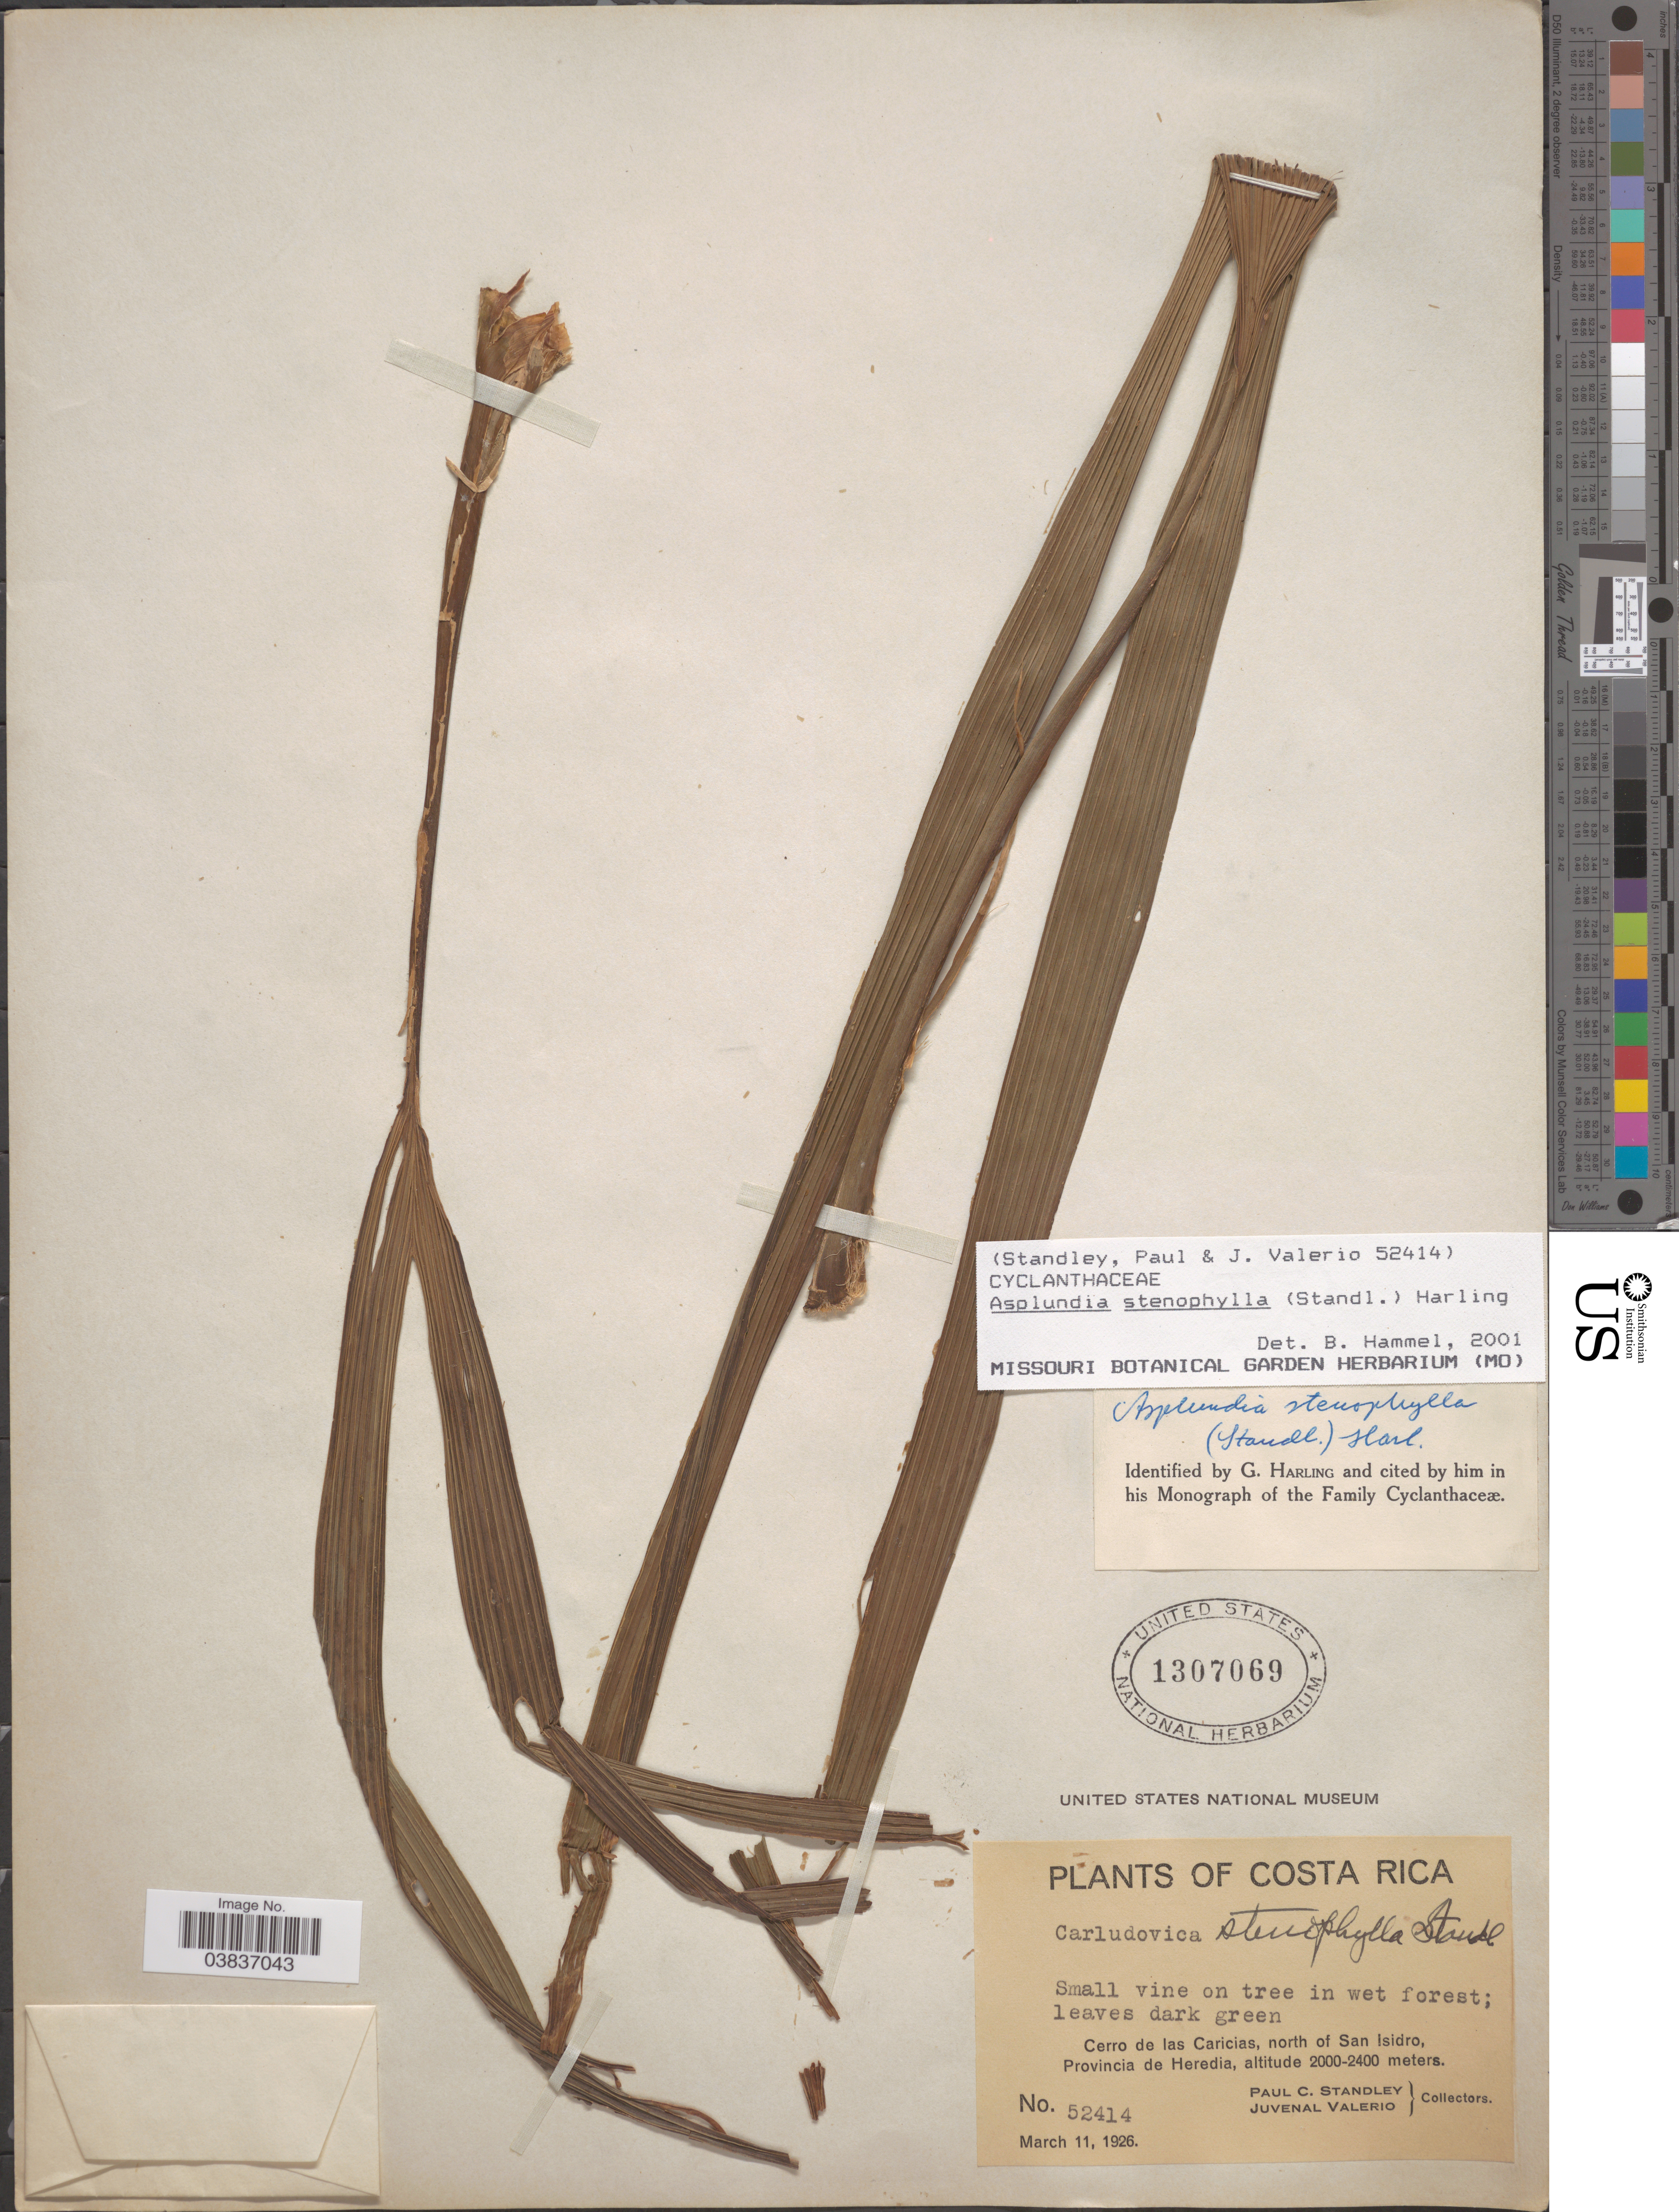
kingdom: Plantae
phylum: Tracheophyta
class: Liliopsida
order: Pandanales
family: Cyclanthaceae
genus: Asplundia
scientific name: Asplundia stenophylla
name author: (Standl.) Harling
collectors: P. C. Standley & J. Valerio R.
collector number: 52414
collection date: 1926-03-11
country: Costa Rica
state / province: Heredia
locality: Cerro de las Caricias, north of San Isidro.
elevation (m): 2000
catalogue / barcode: US 1307069